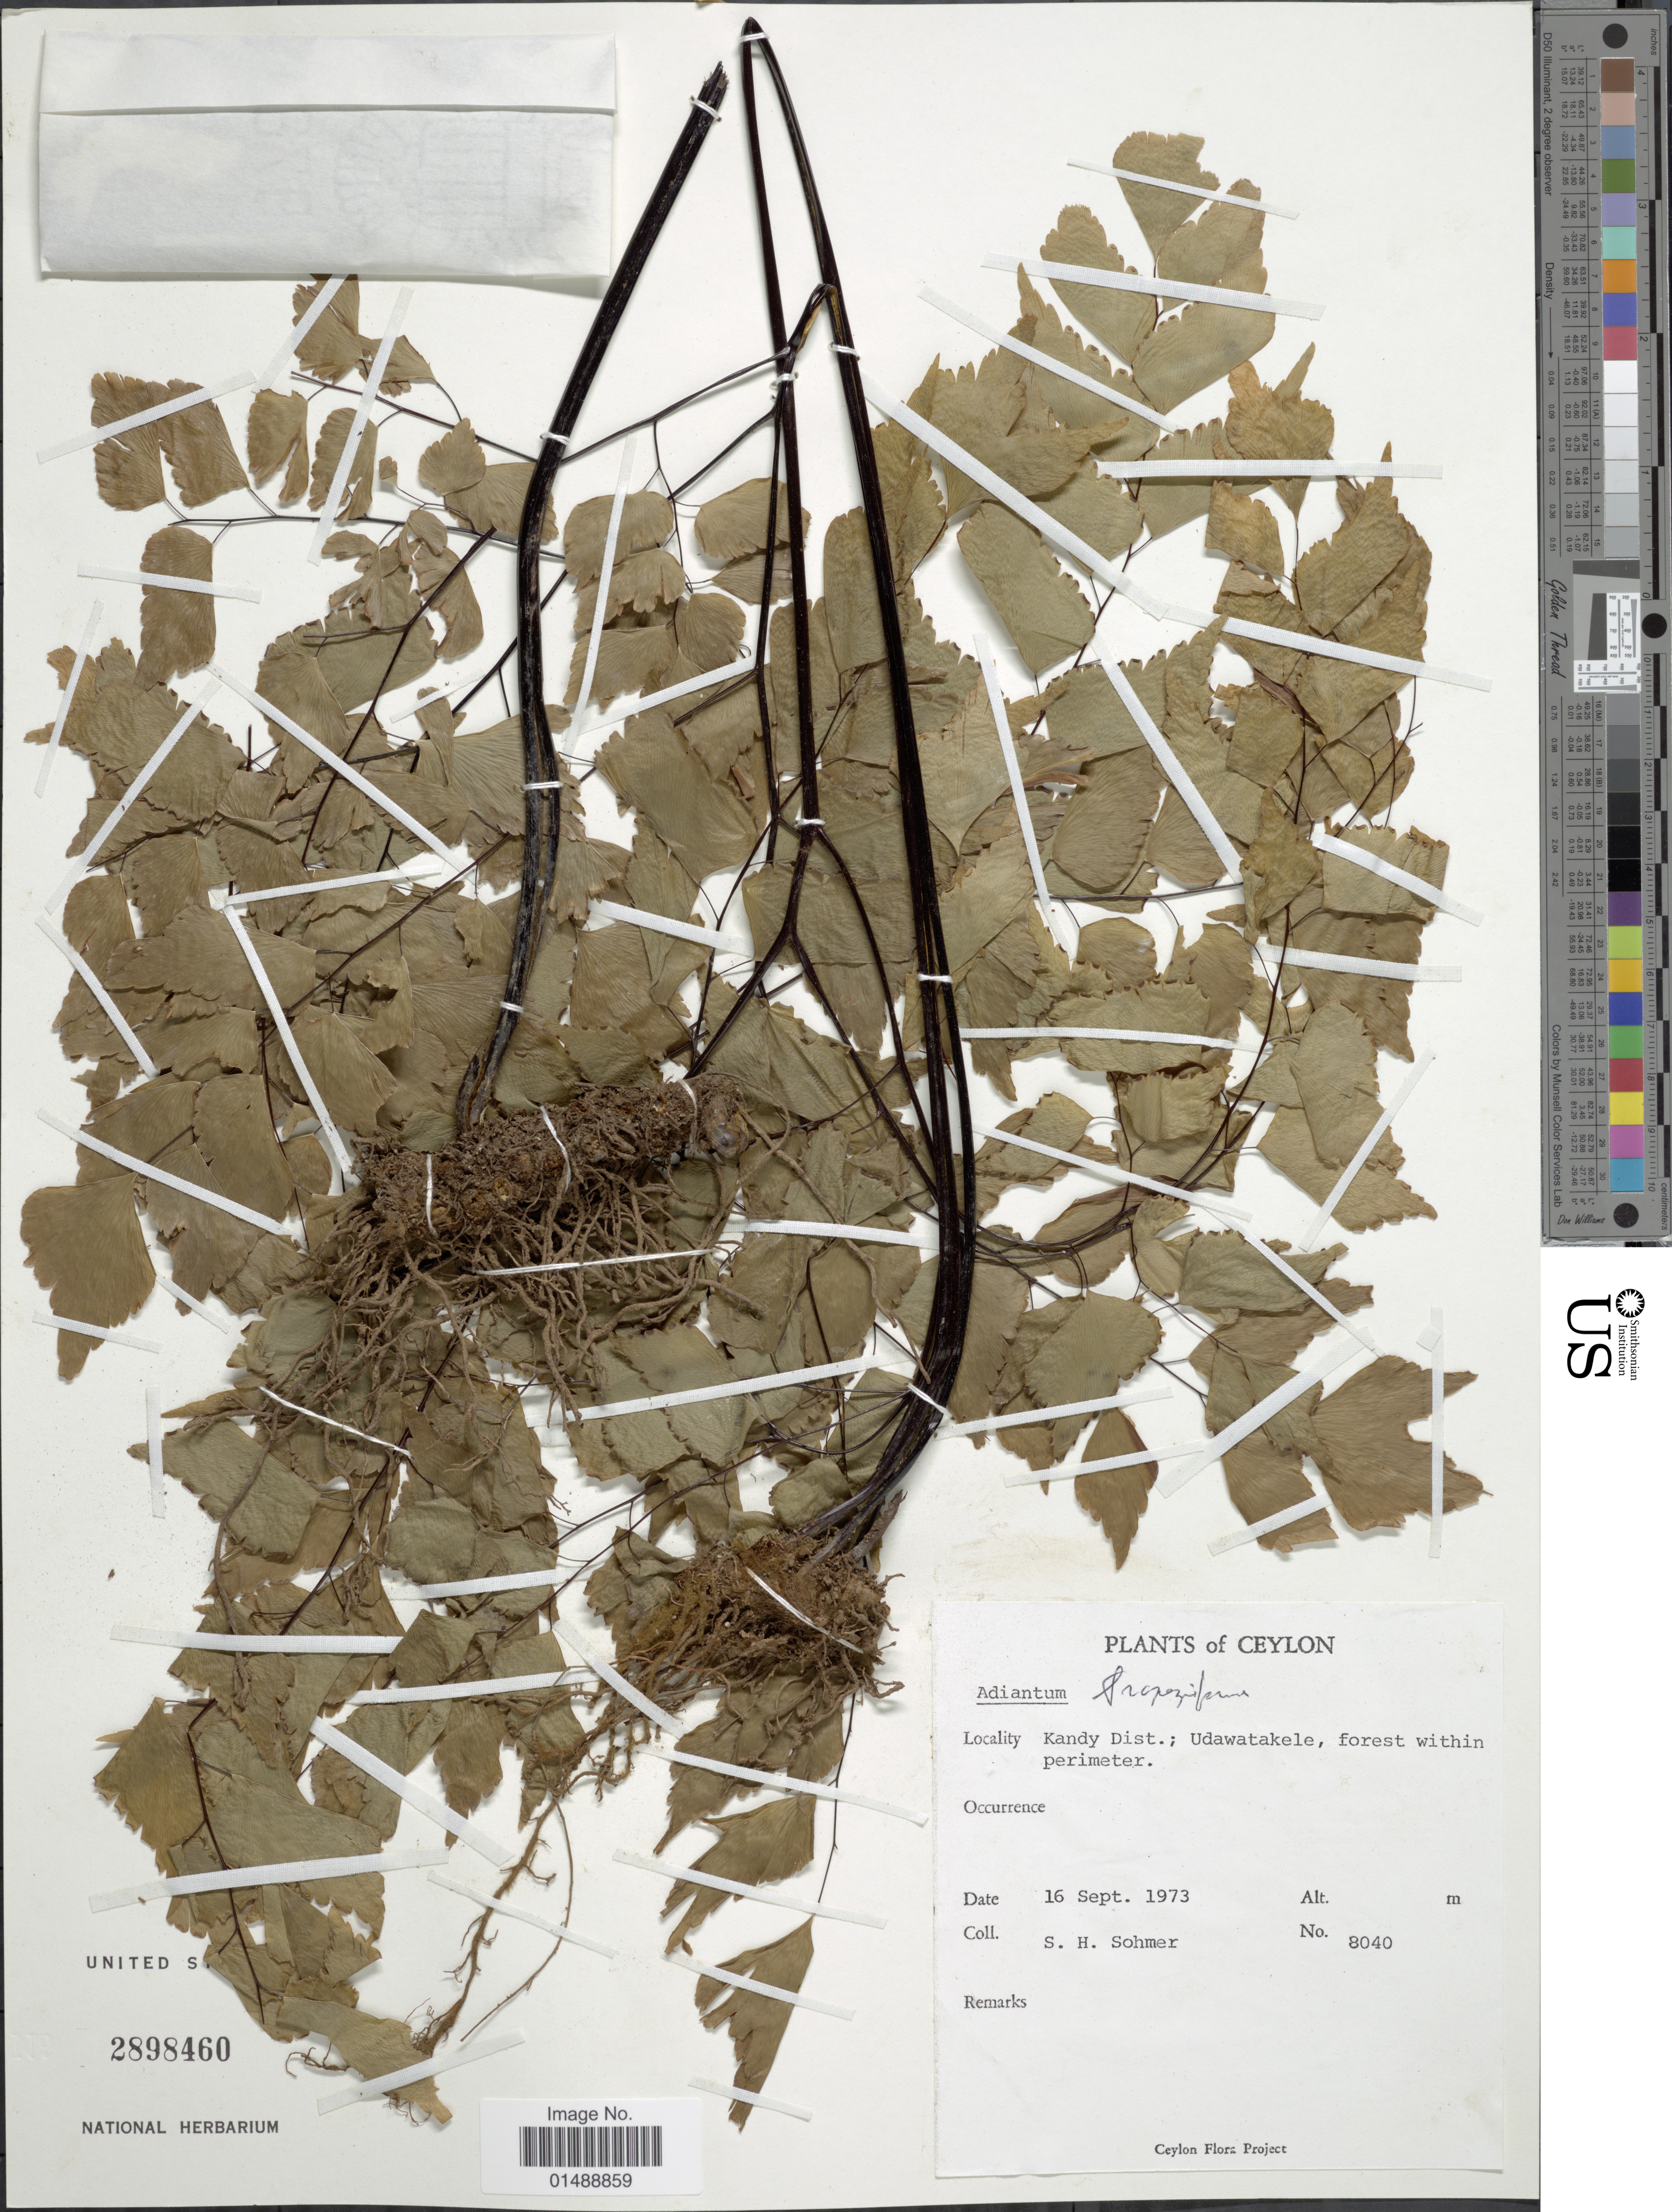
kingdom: Plantae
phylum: Tracheophyta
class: Polypodiopsida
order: Polypodiales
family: Pteridaceae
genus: Adiantum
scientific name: Adiantum trapeziforme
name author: L.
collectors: S. H. Sohmer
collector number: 8040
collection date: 1973-09-16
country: Sri Lanka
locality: Ceylon, Kandy District, Udawatakele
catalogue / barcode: US 2898460